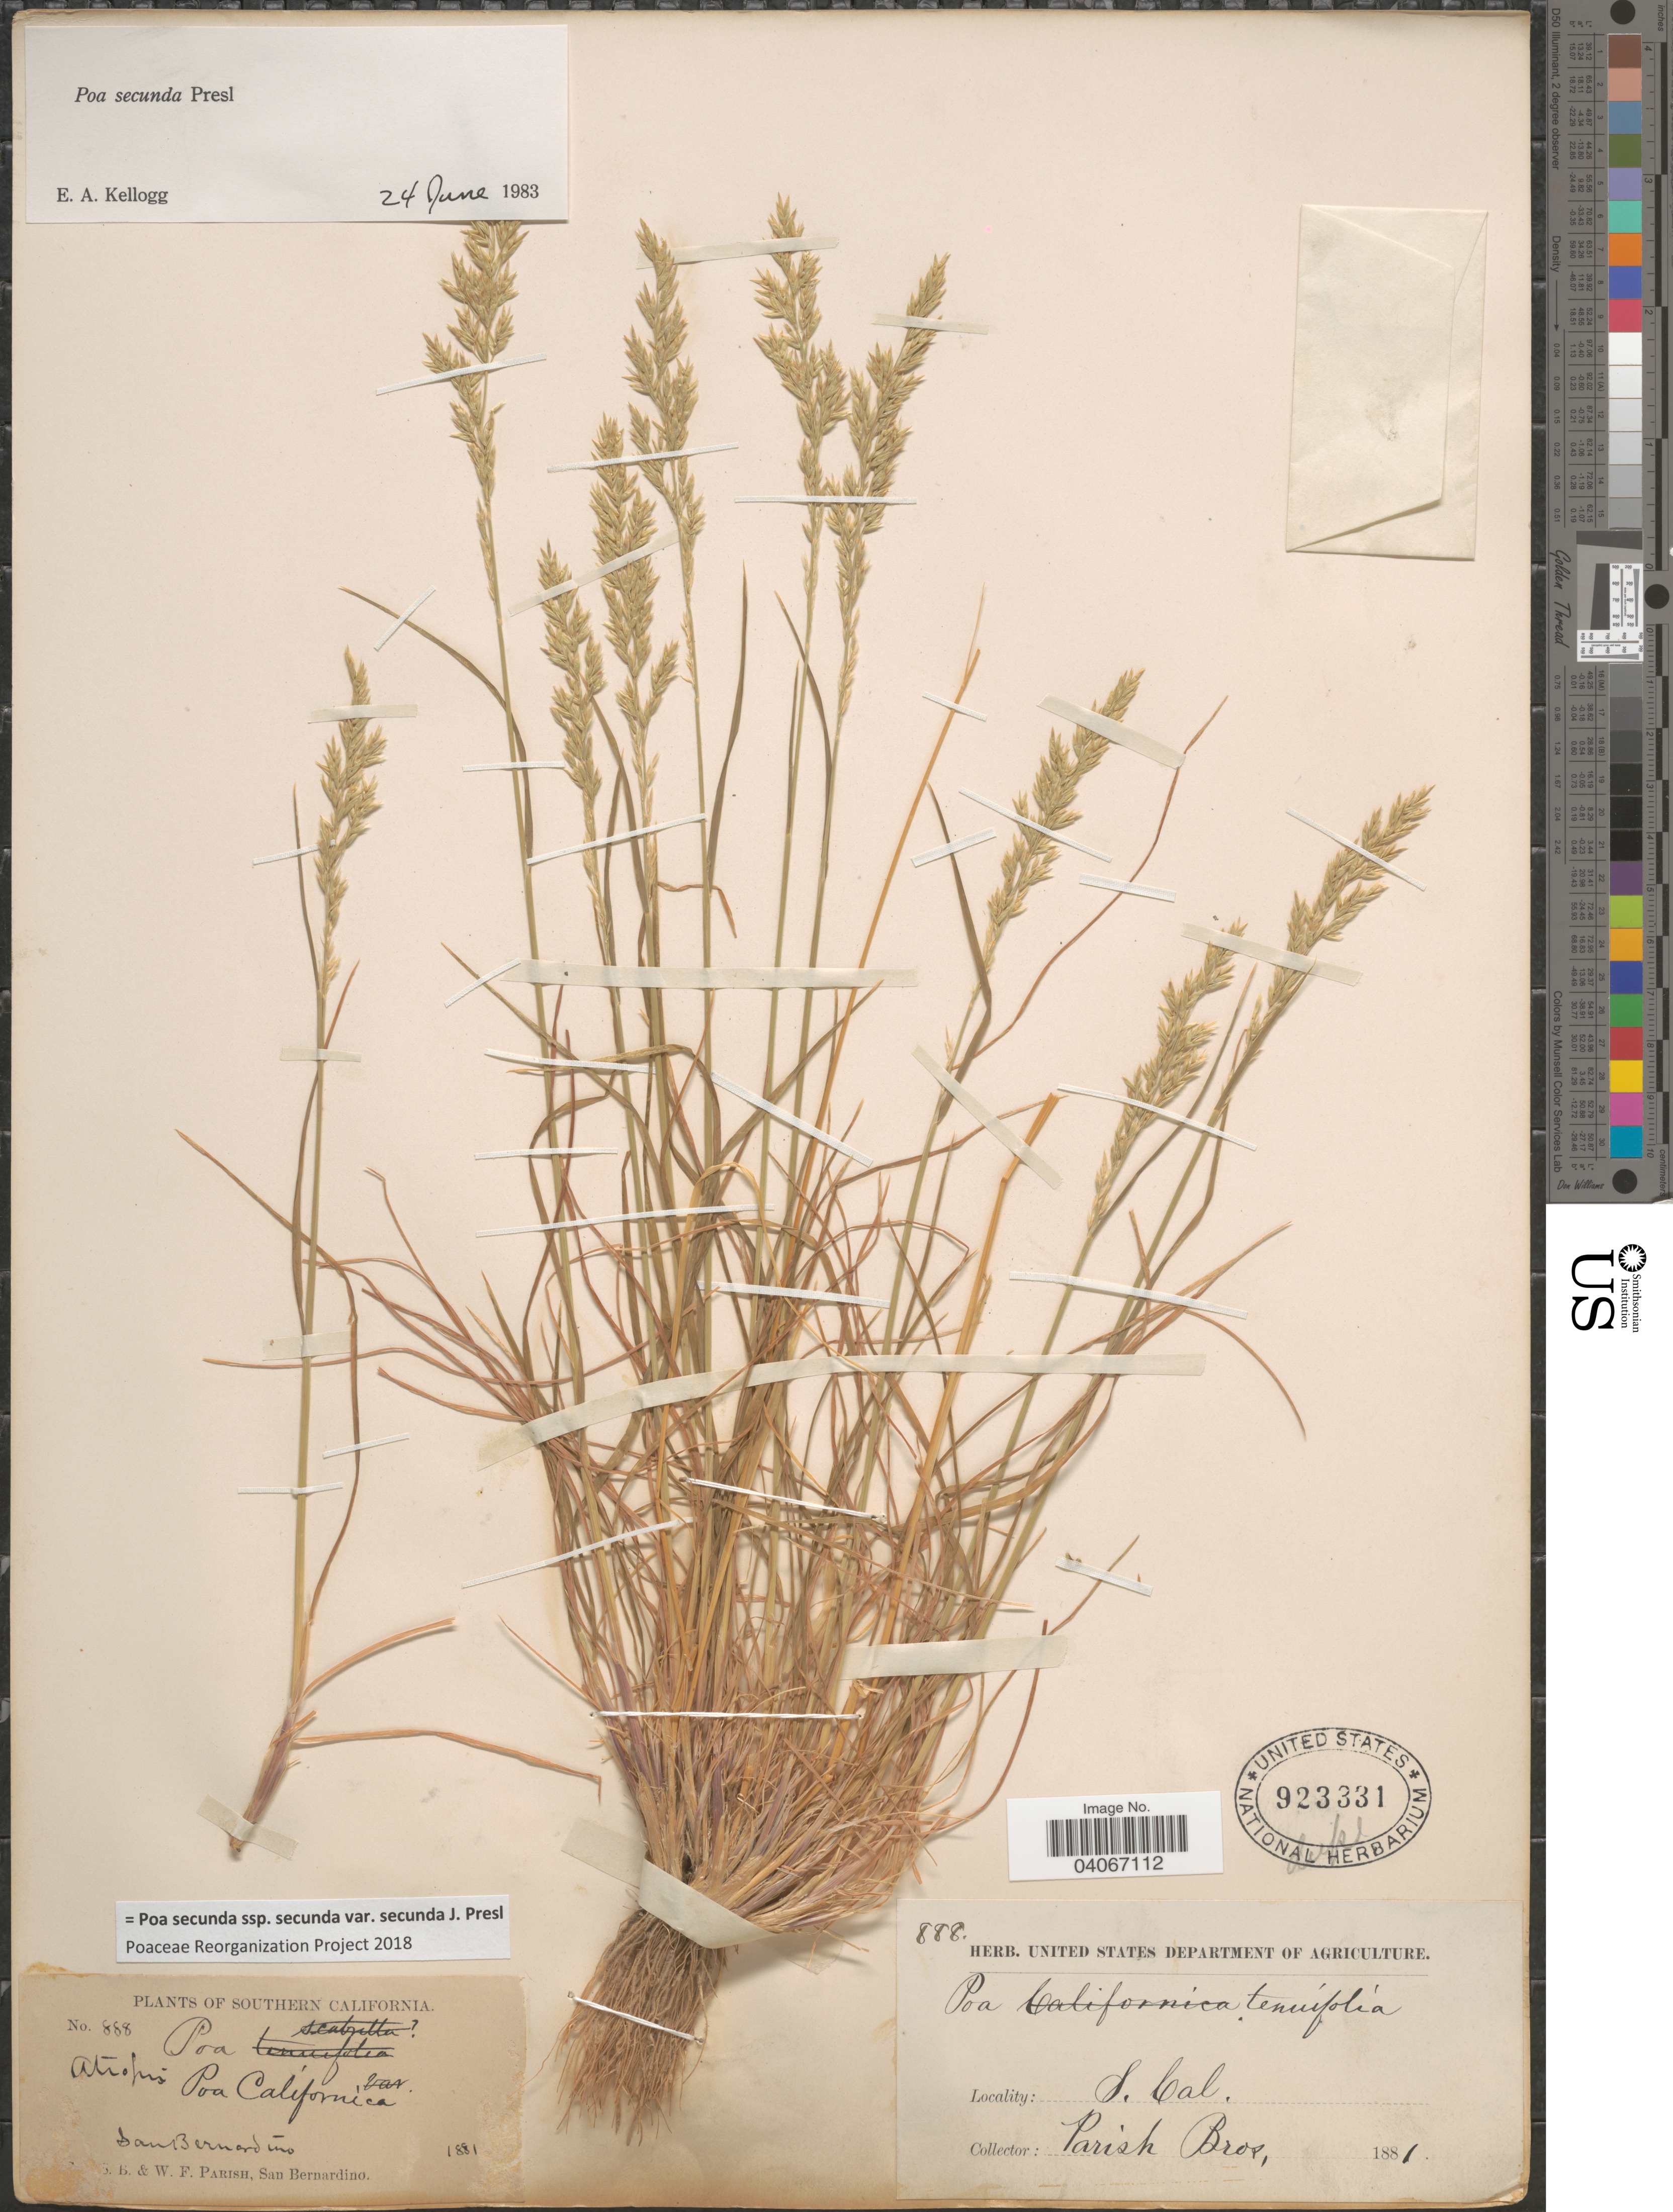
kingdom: Plantae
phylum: Tracheophyta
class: Liliopsida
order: Poales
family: Poaceae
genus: Poa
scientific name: Poa secunda subsp. secunda var. secunda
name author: J. Presl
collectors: S. B. Parish & W. F. Parish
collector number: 888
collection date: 1881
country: United States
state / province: California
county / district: San Bernardino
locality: Southern California. San Bernardino.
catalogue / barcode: US 923331